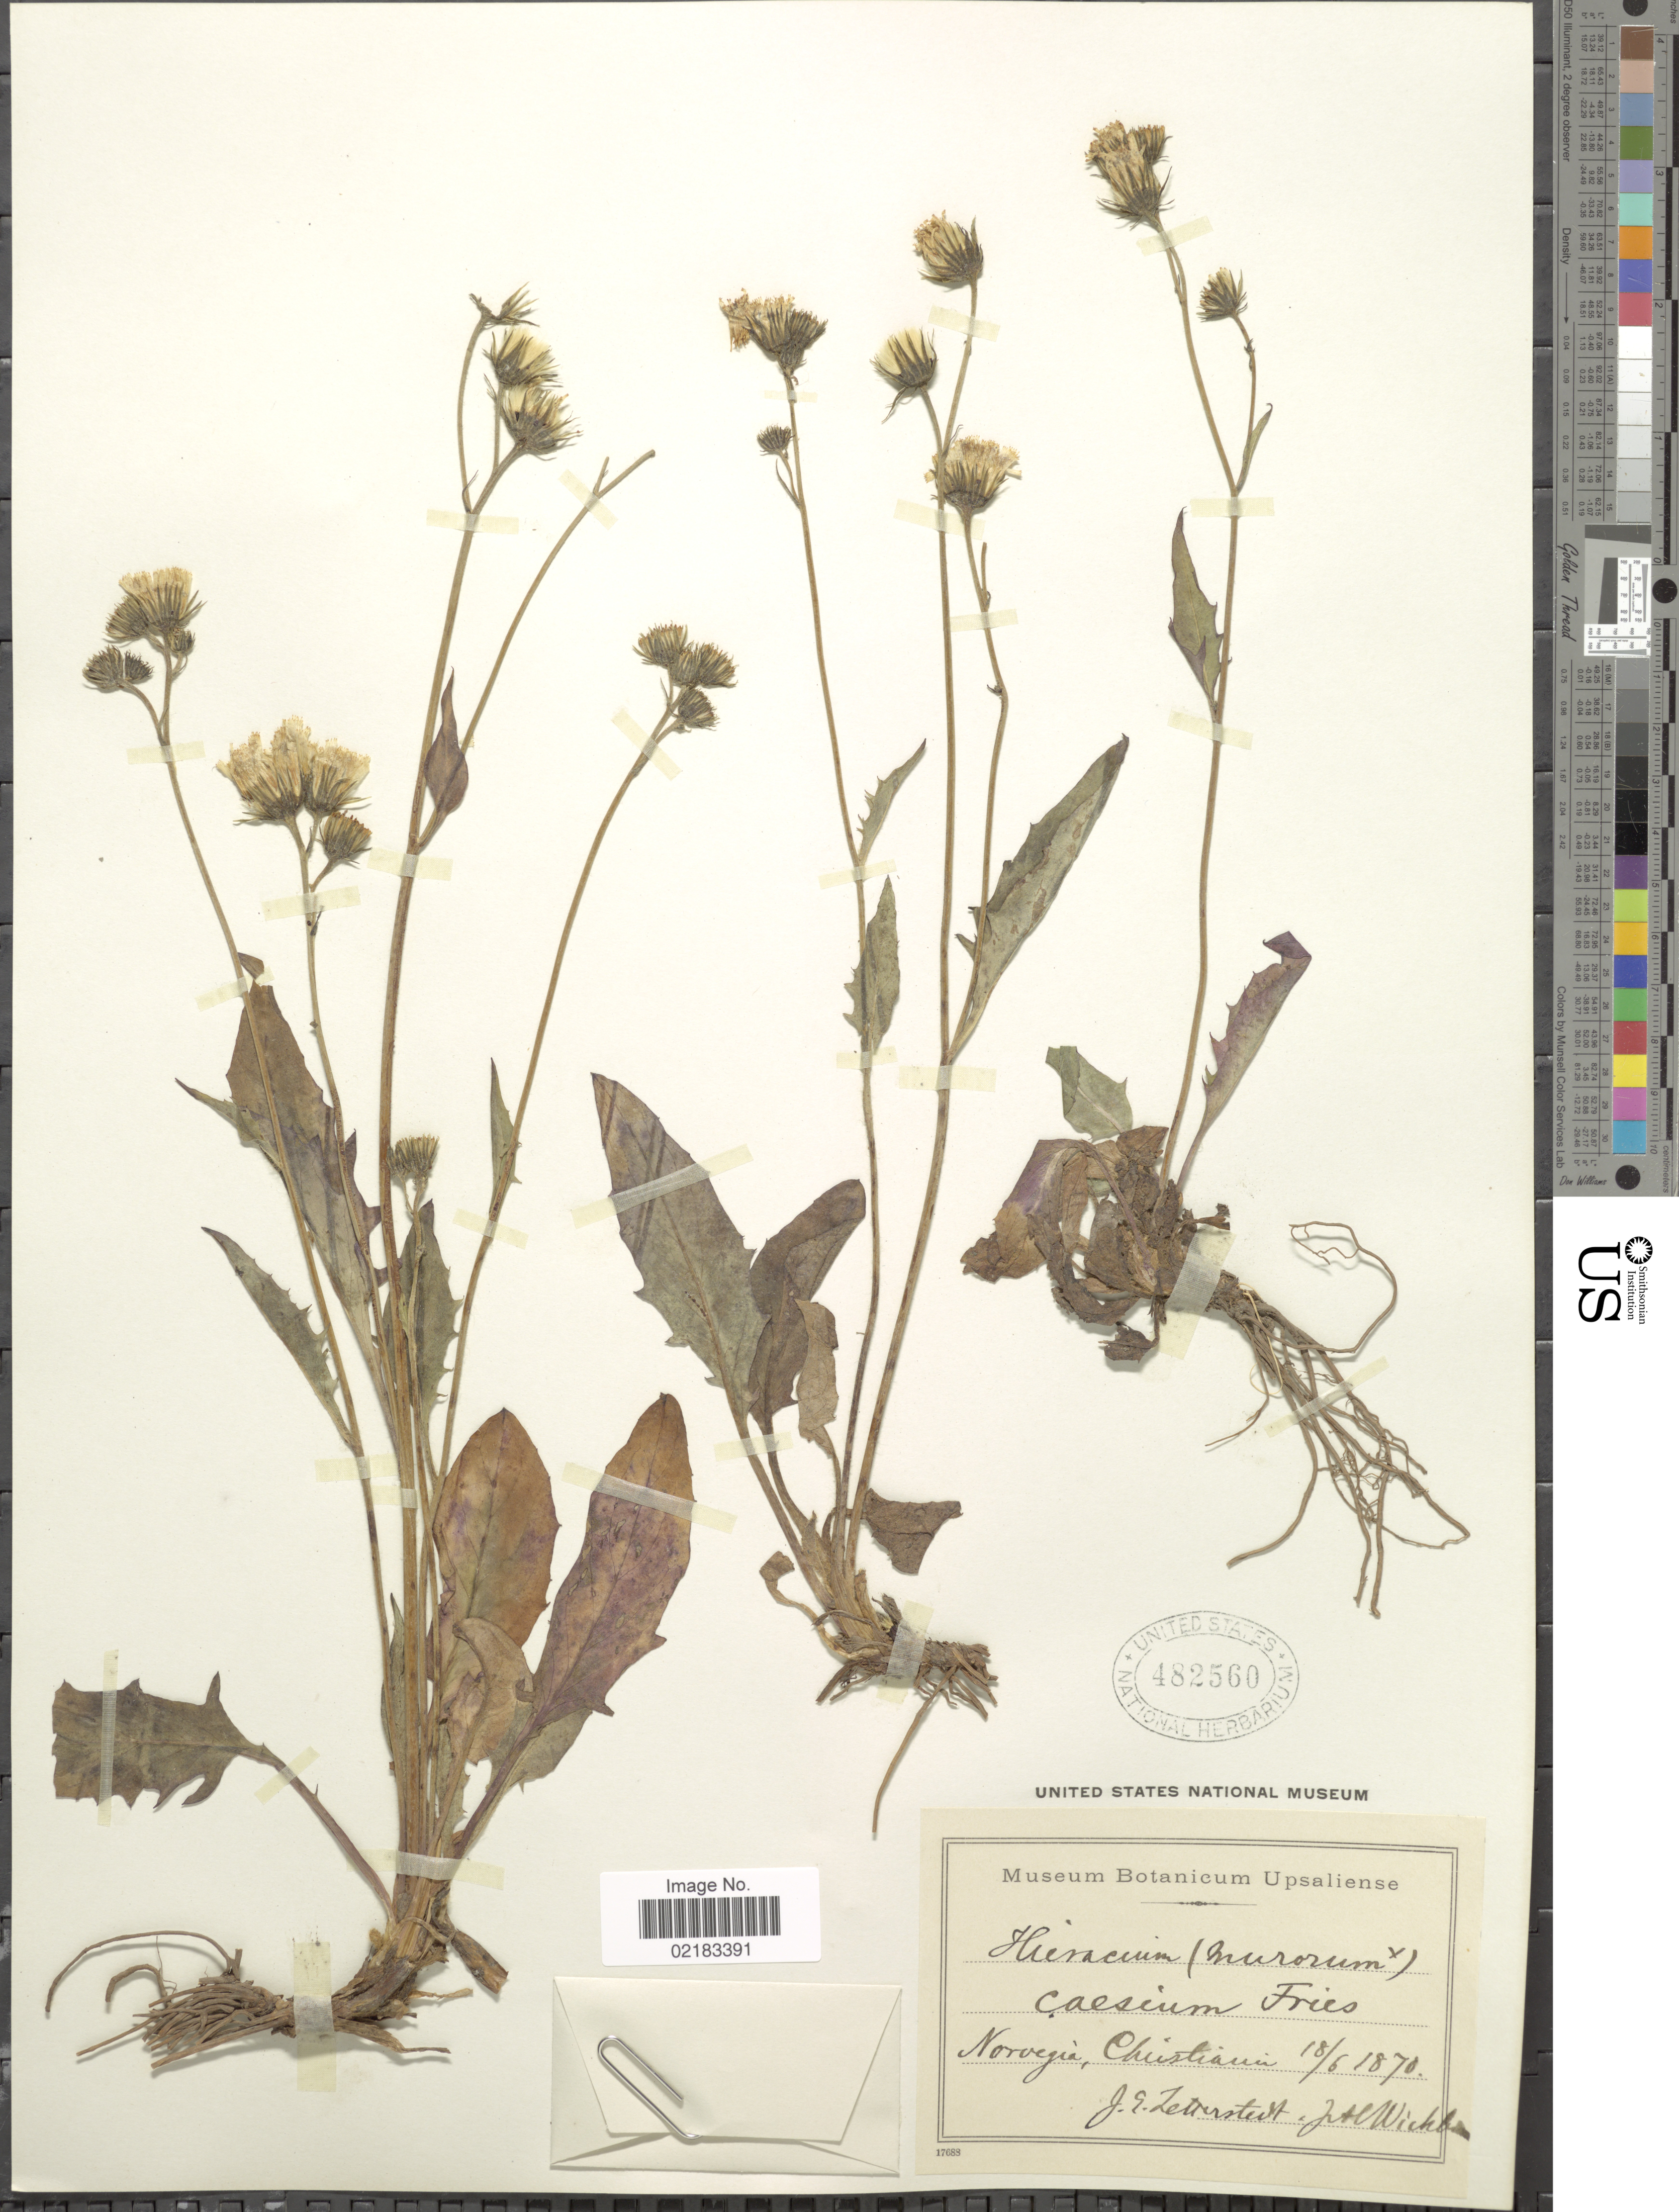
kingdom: Plantae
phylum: Tracheophyta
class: Magnoliopsida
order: Asterales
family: Asteraceae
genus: Hieracium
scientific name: Hieracium murorum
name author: L.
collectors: J.E. Zetterstedt & J. Wickbom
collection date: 1870-06-18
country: Norway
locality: Christiania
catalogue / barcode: US 482560